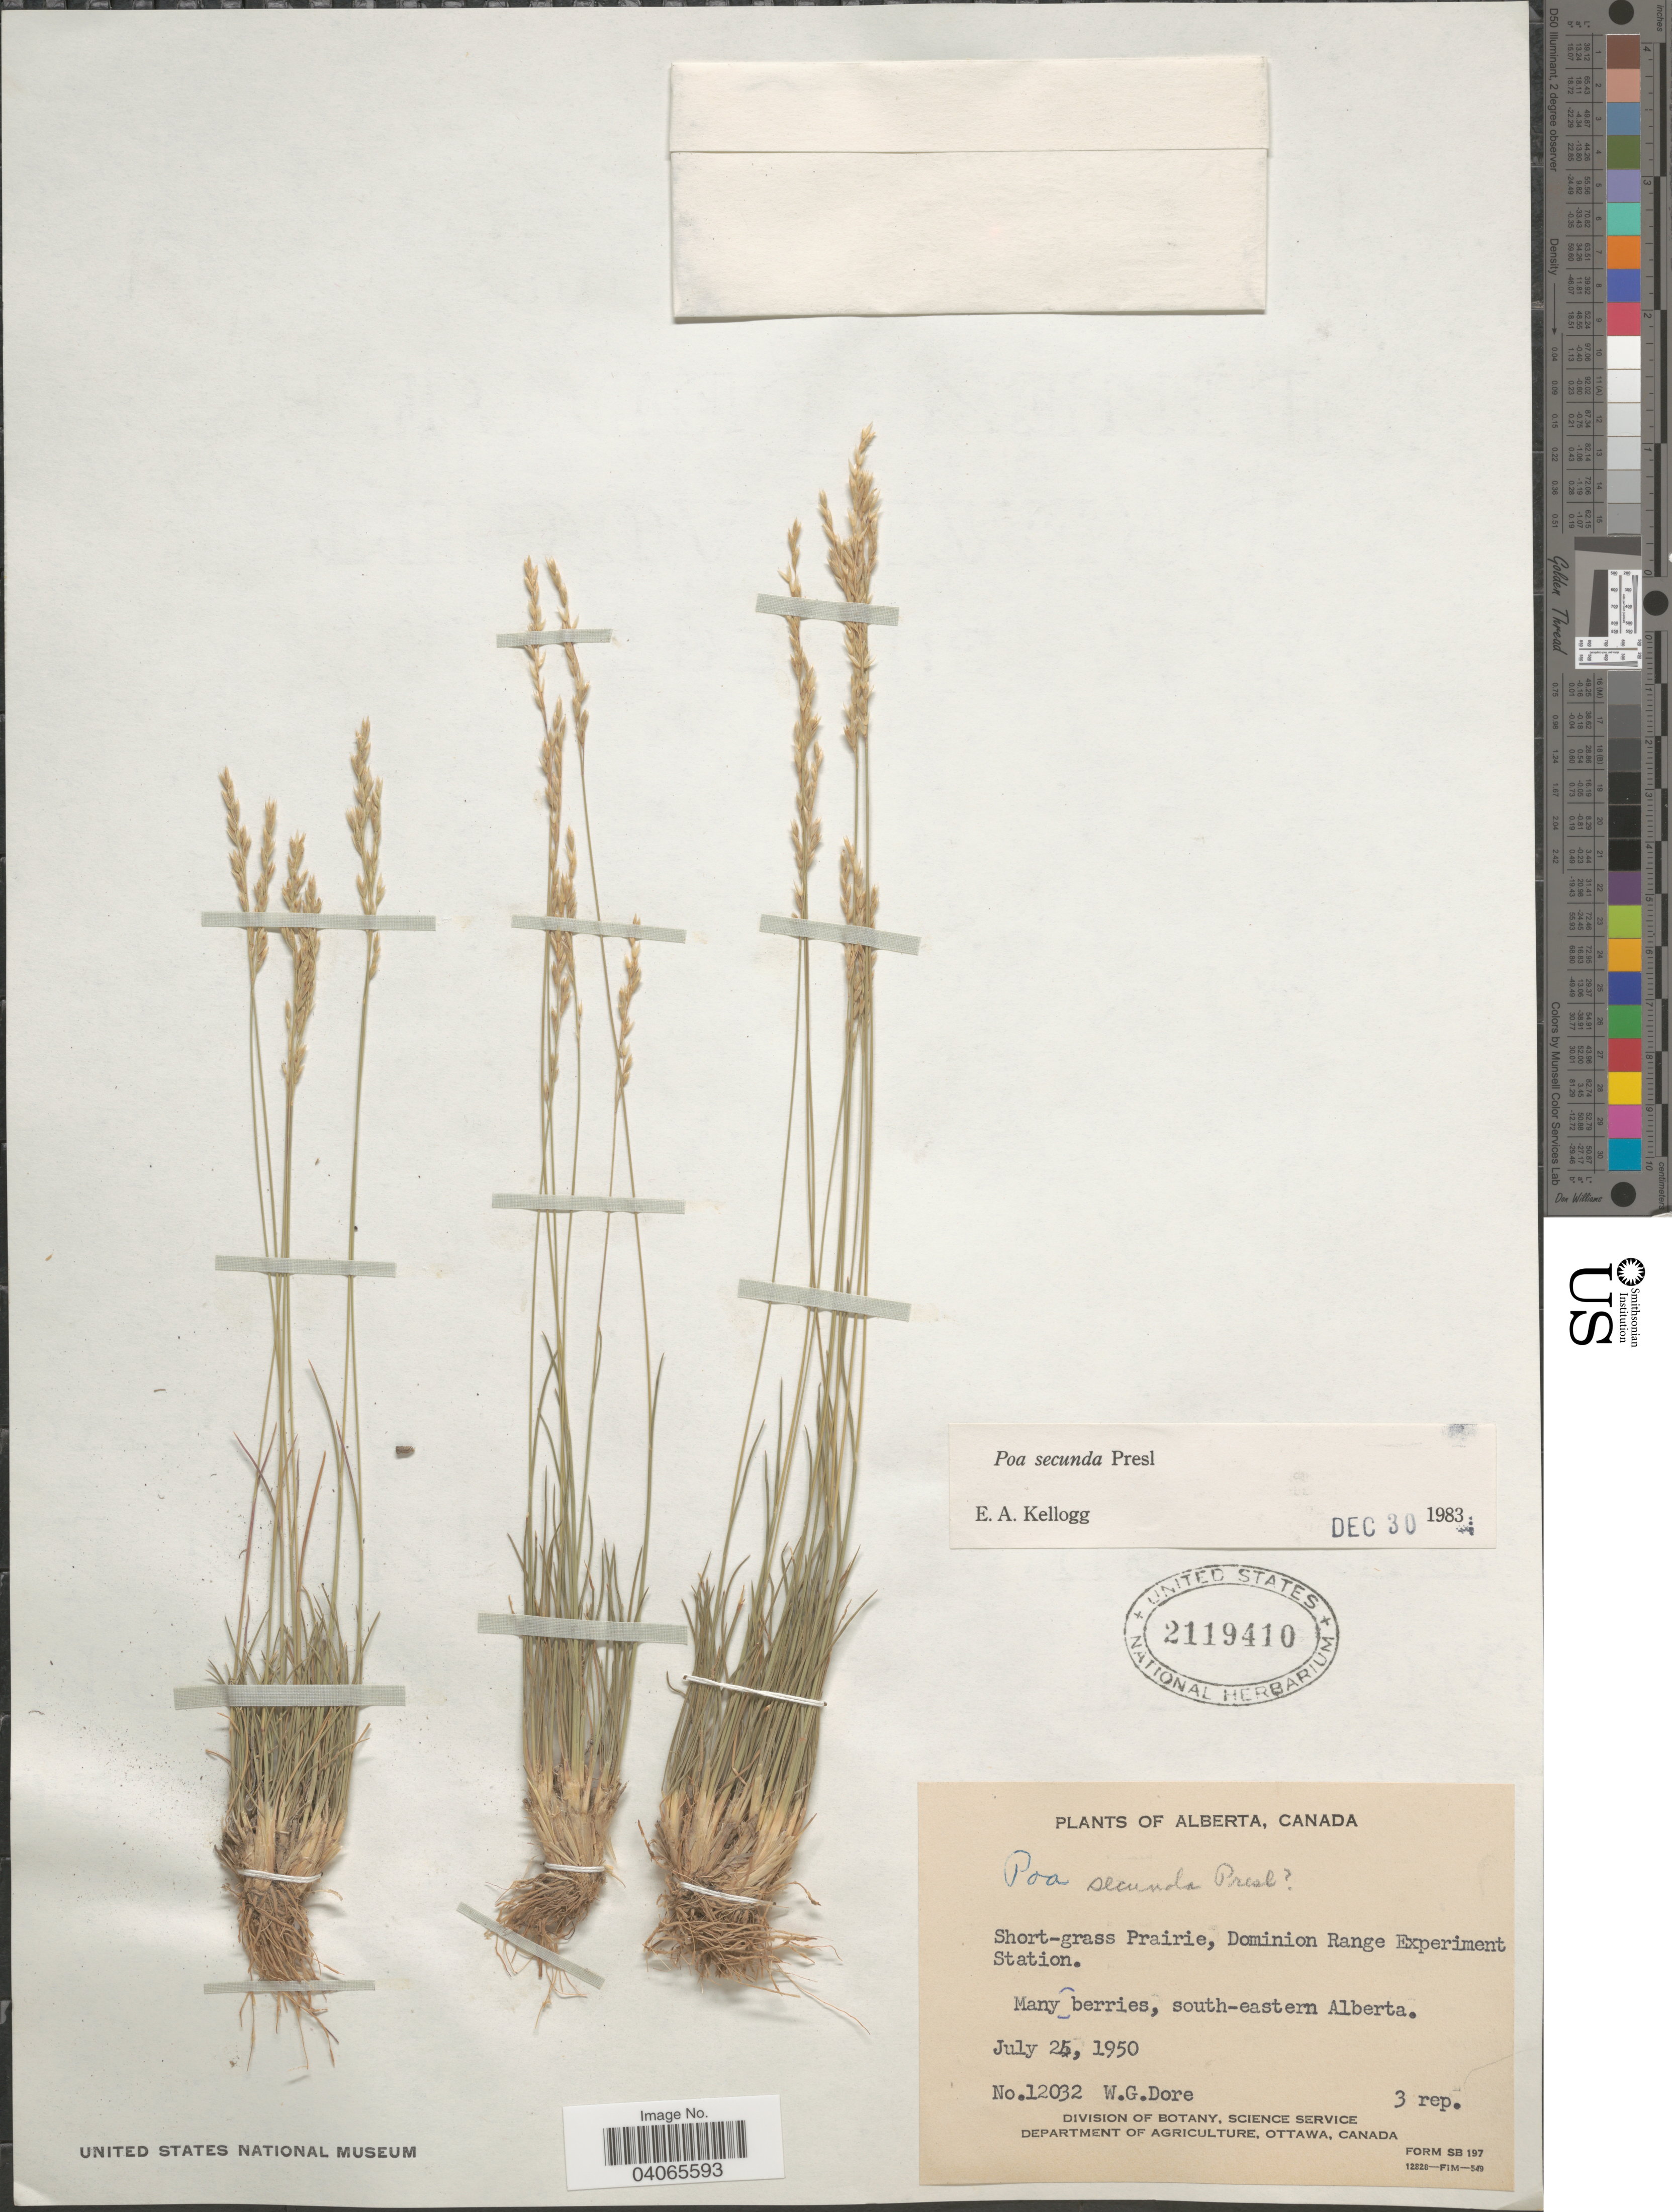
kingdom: Plantae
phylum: Tracheophyta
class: Liliopsida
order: Poales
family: Poaceae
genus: Poa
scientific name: Poa secunda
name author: J. Presl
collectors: W. Dore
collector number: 12032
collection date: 1950-07-25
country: Canada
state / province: Alberta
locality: Short-grass Prairie, Dominion Range Experiment Station. South-eastern Alberta.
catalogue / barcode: US 2119410